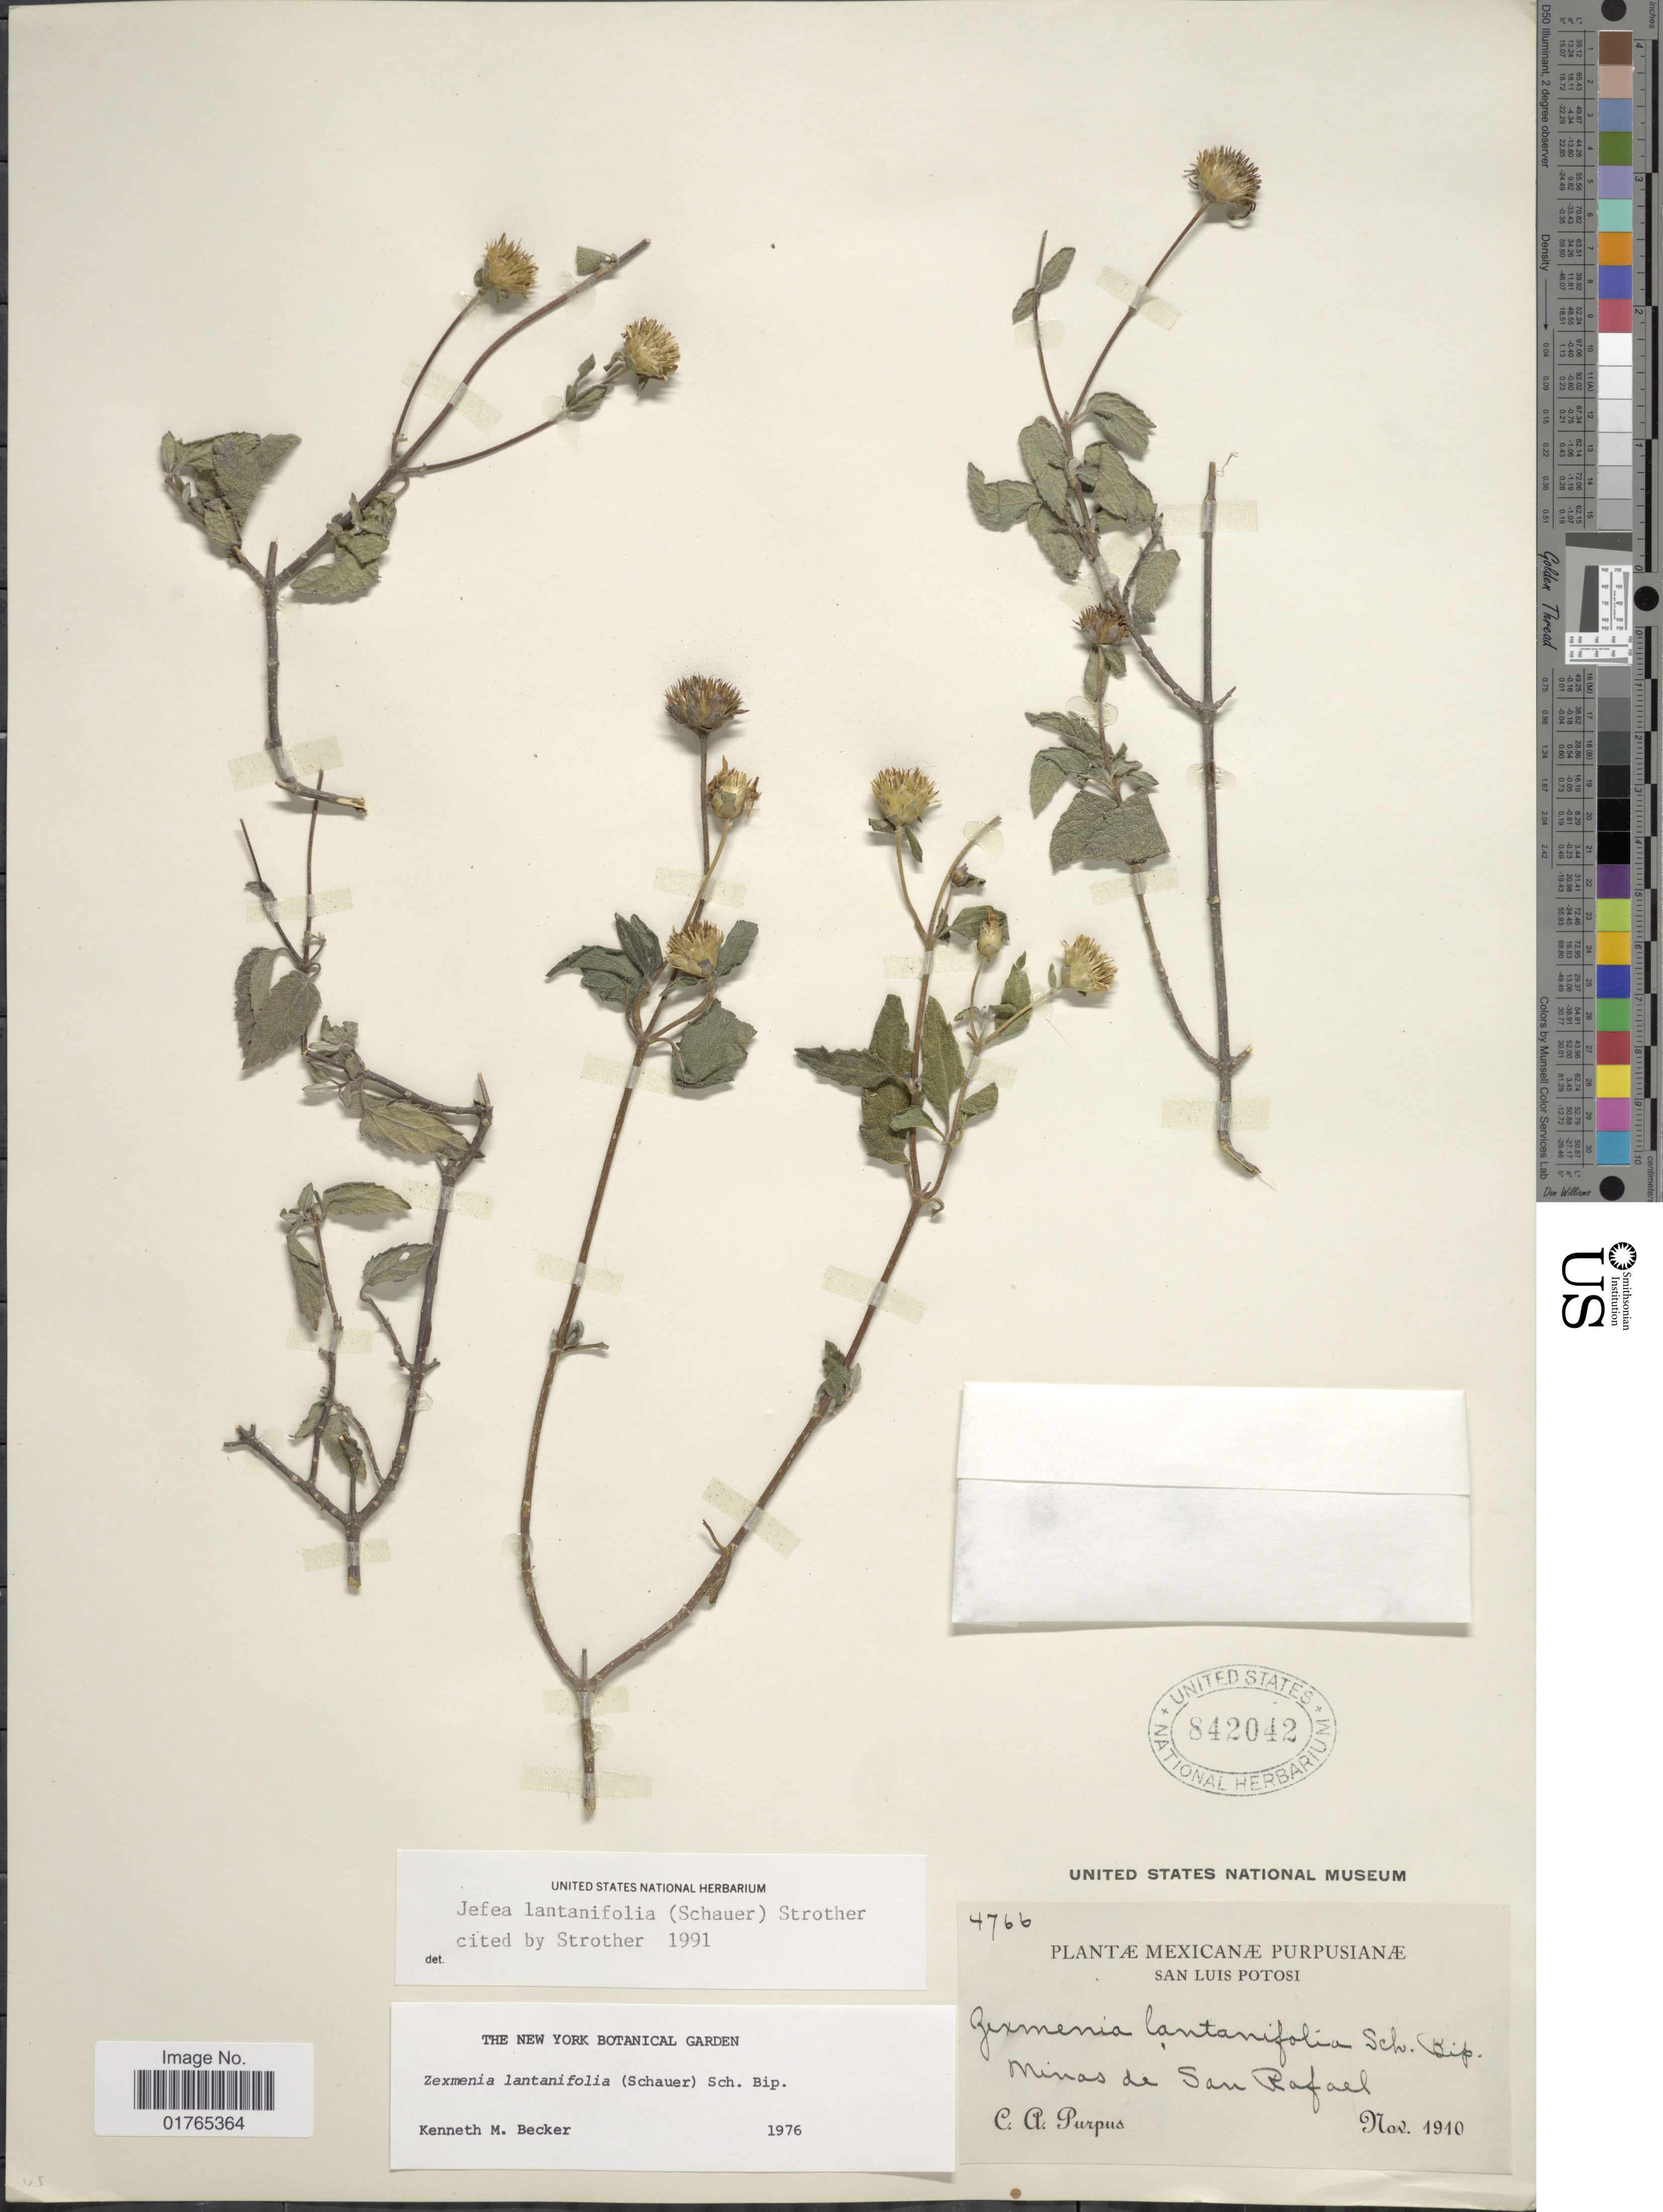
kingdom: Plantae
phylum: Tracheophyta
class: Magnoliopsida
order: Asterales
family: Asteraceae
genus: Jefea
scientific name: Jefea lantanifolia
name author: (S. Schauer) Strother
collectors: C. A. Purpus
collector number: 4766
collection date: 1910-11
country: Mexico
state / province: San Luis Potosí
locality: Minas de San Rafael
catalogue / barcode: US 842042